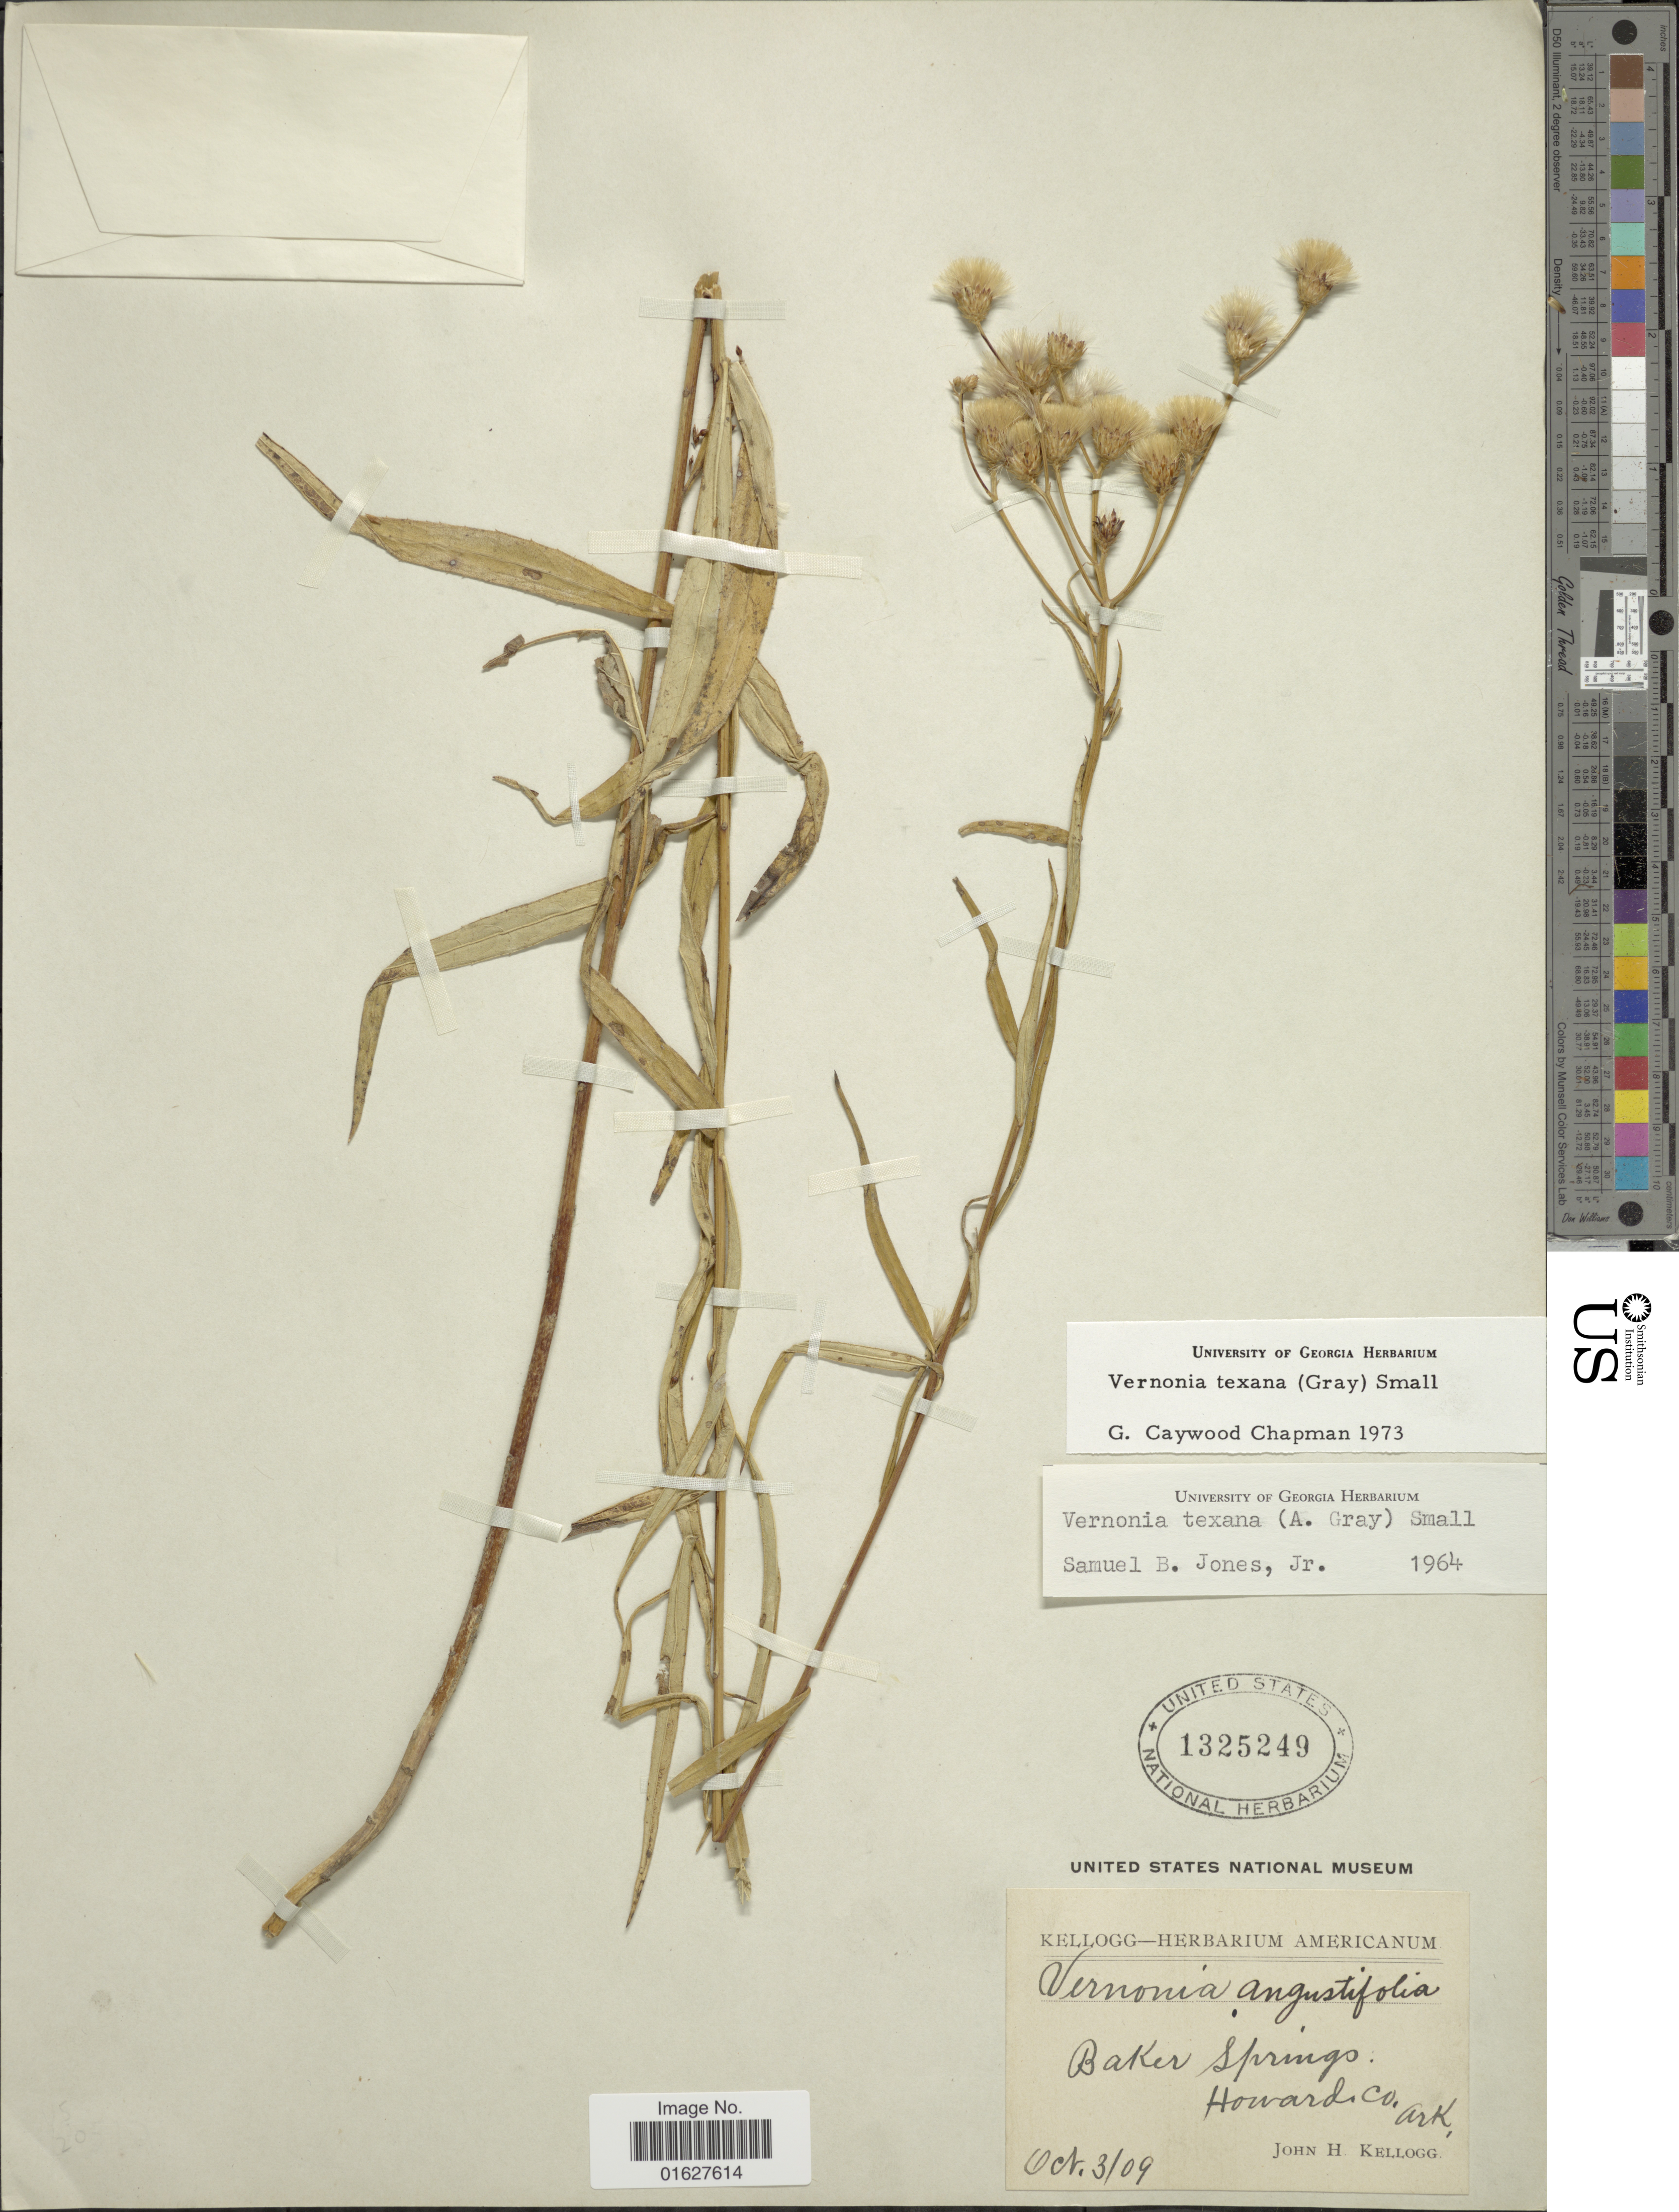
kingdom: Plantae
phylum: Tracheophyta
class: Magnoliopsida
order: Asterales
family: Asteraceae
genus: Vernonia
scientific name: Vernonia texana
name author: (A. Gray) Small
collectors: J. H. Kellogg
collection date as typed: Transcribed d/m/y: 3/10/9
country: United States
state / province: Arkansas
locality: Baker Springs. Howard Co. Ark.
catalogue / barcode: US 1325249